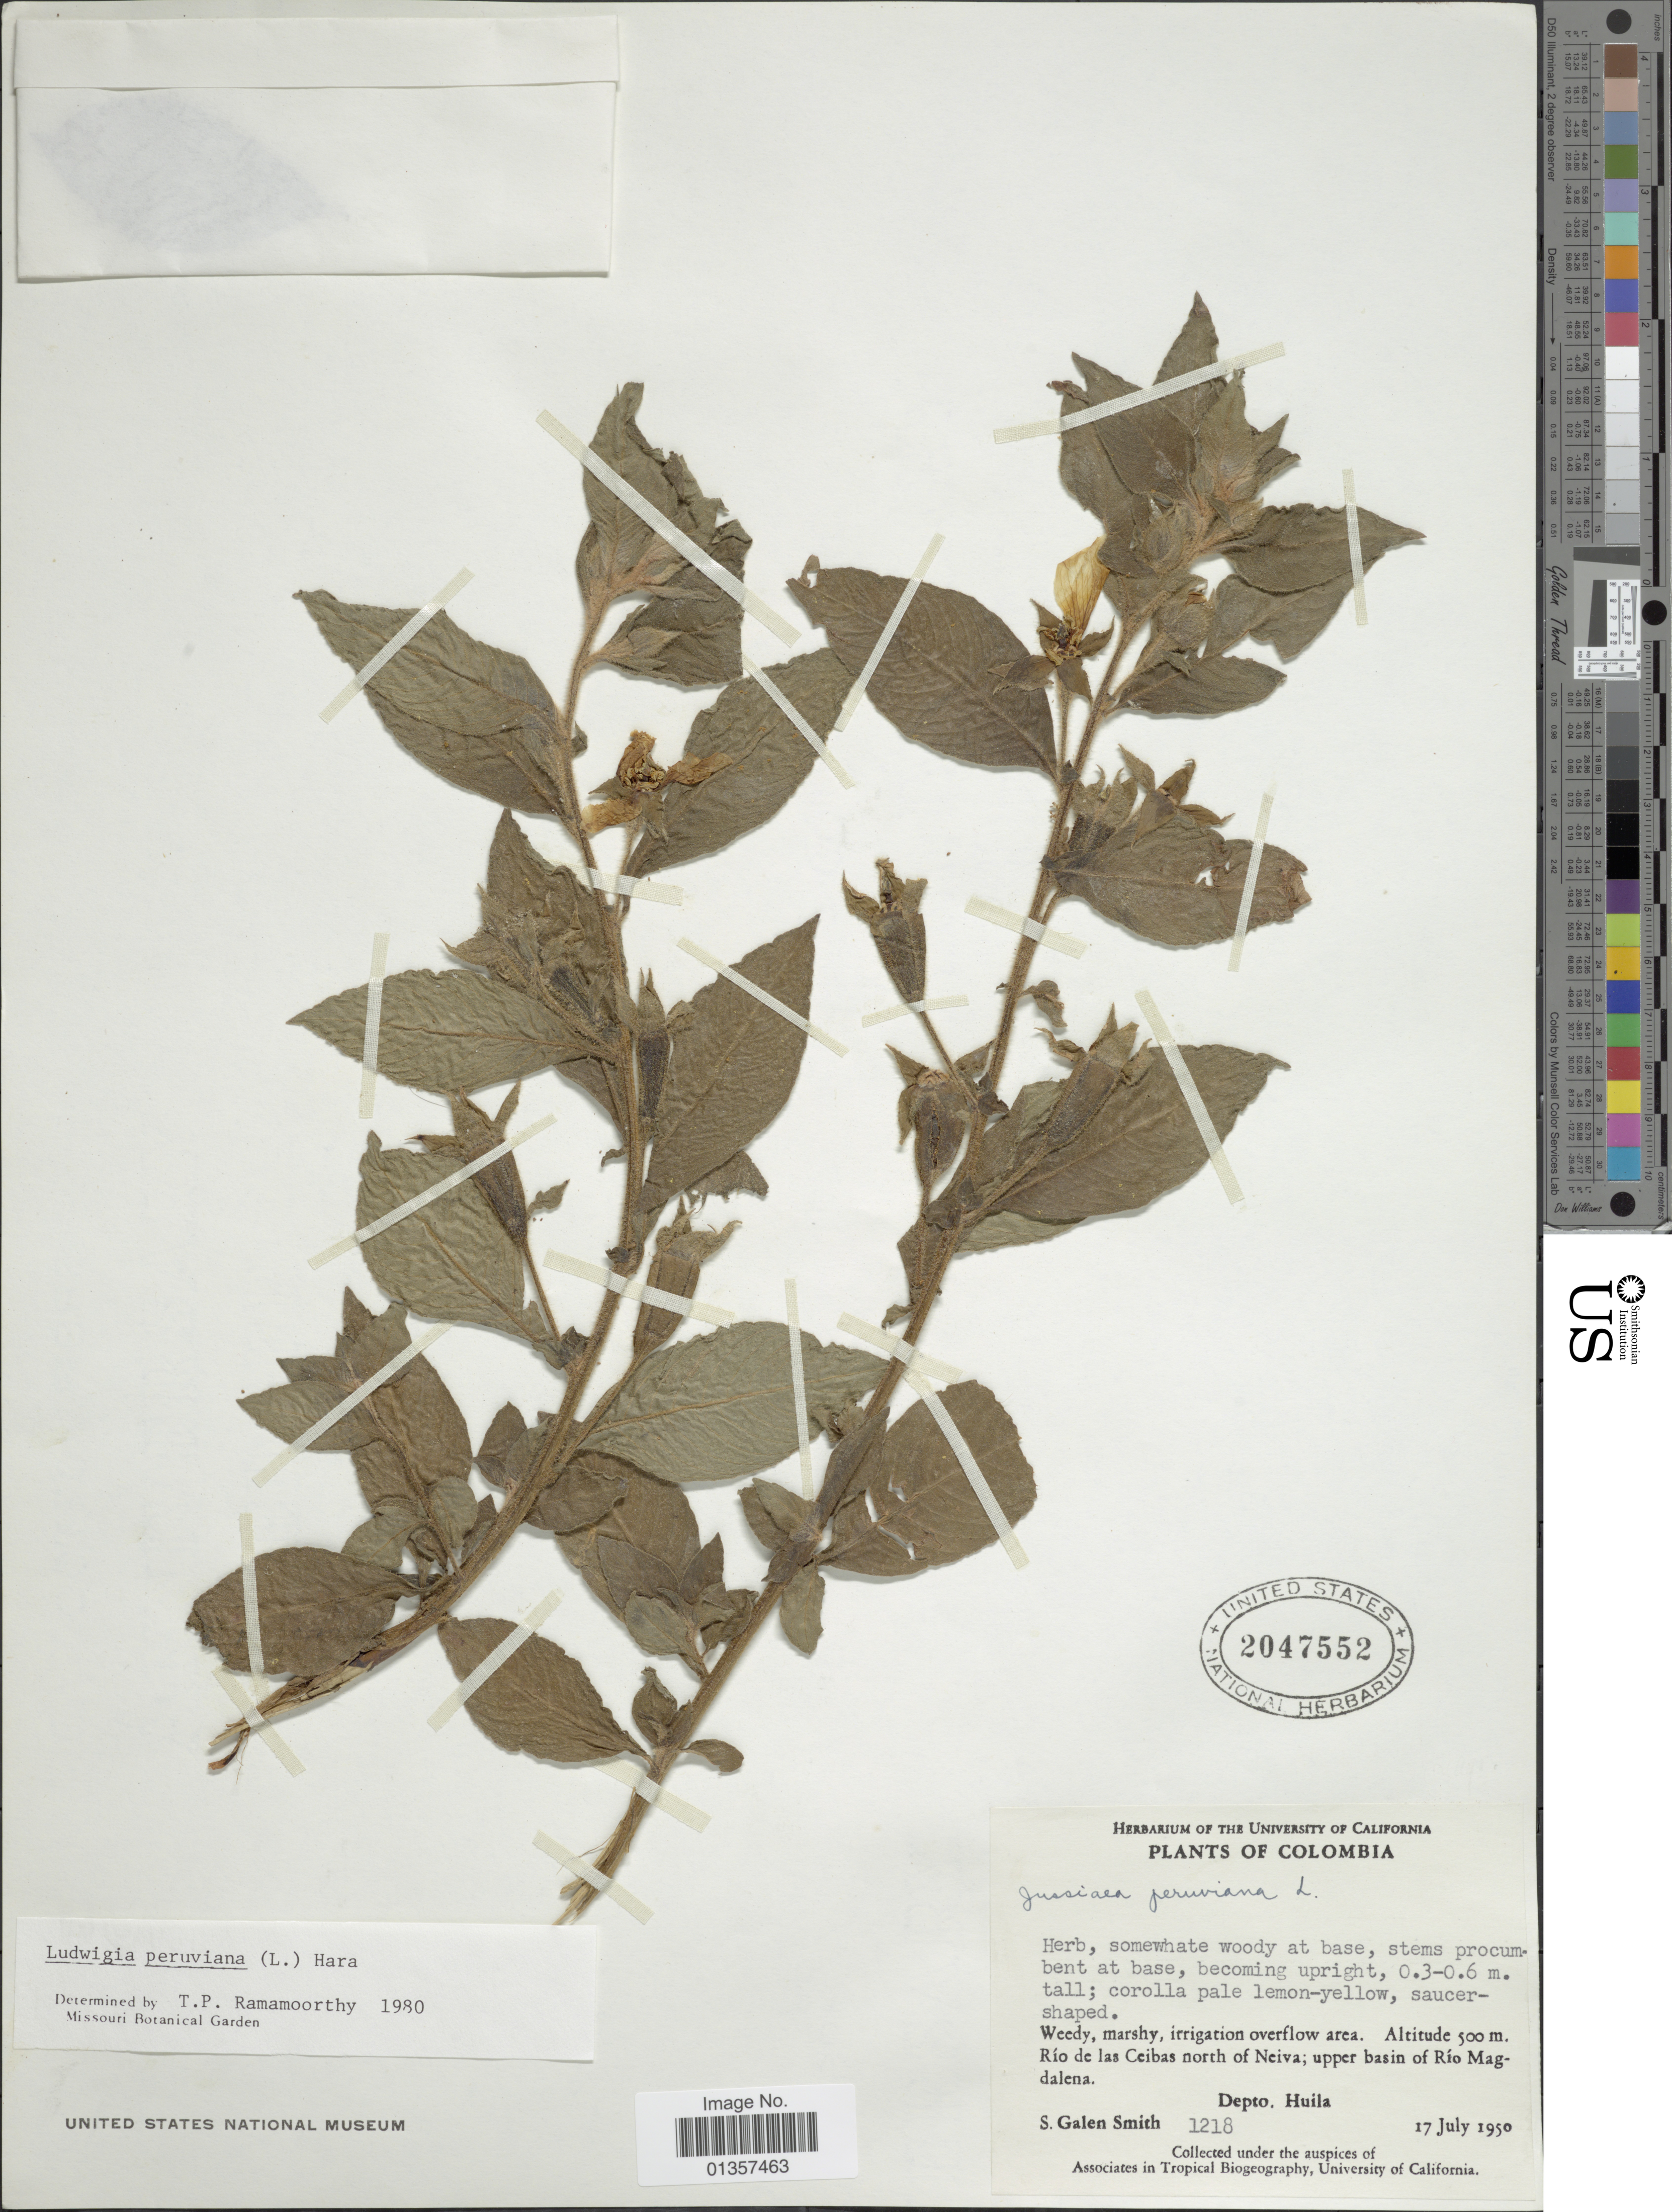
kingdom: Plantae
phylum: Tracheophyta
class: Magnoliopsida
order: Myrtales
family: Onagraceae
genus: Ludwigia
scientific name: Ludwigia peruviana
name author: (L.) H. Hara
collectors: S. G. Smith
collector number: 1218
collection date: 1950-07-17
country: Colombia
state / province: Huila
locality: Río de las Ceibas north of Neiva; upper basin of Río Magdalena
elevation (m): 500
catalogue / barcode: US 2047552